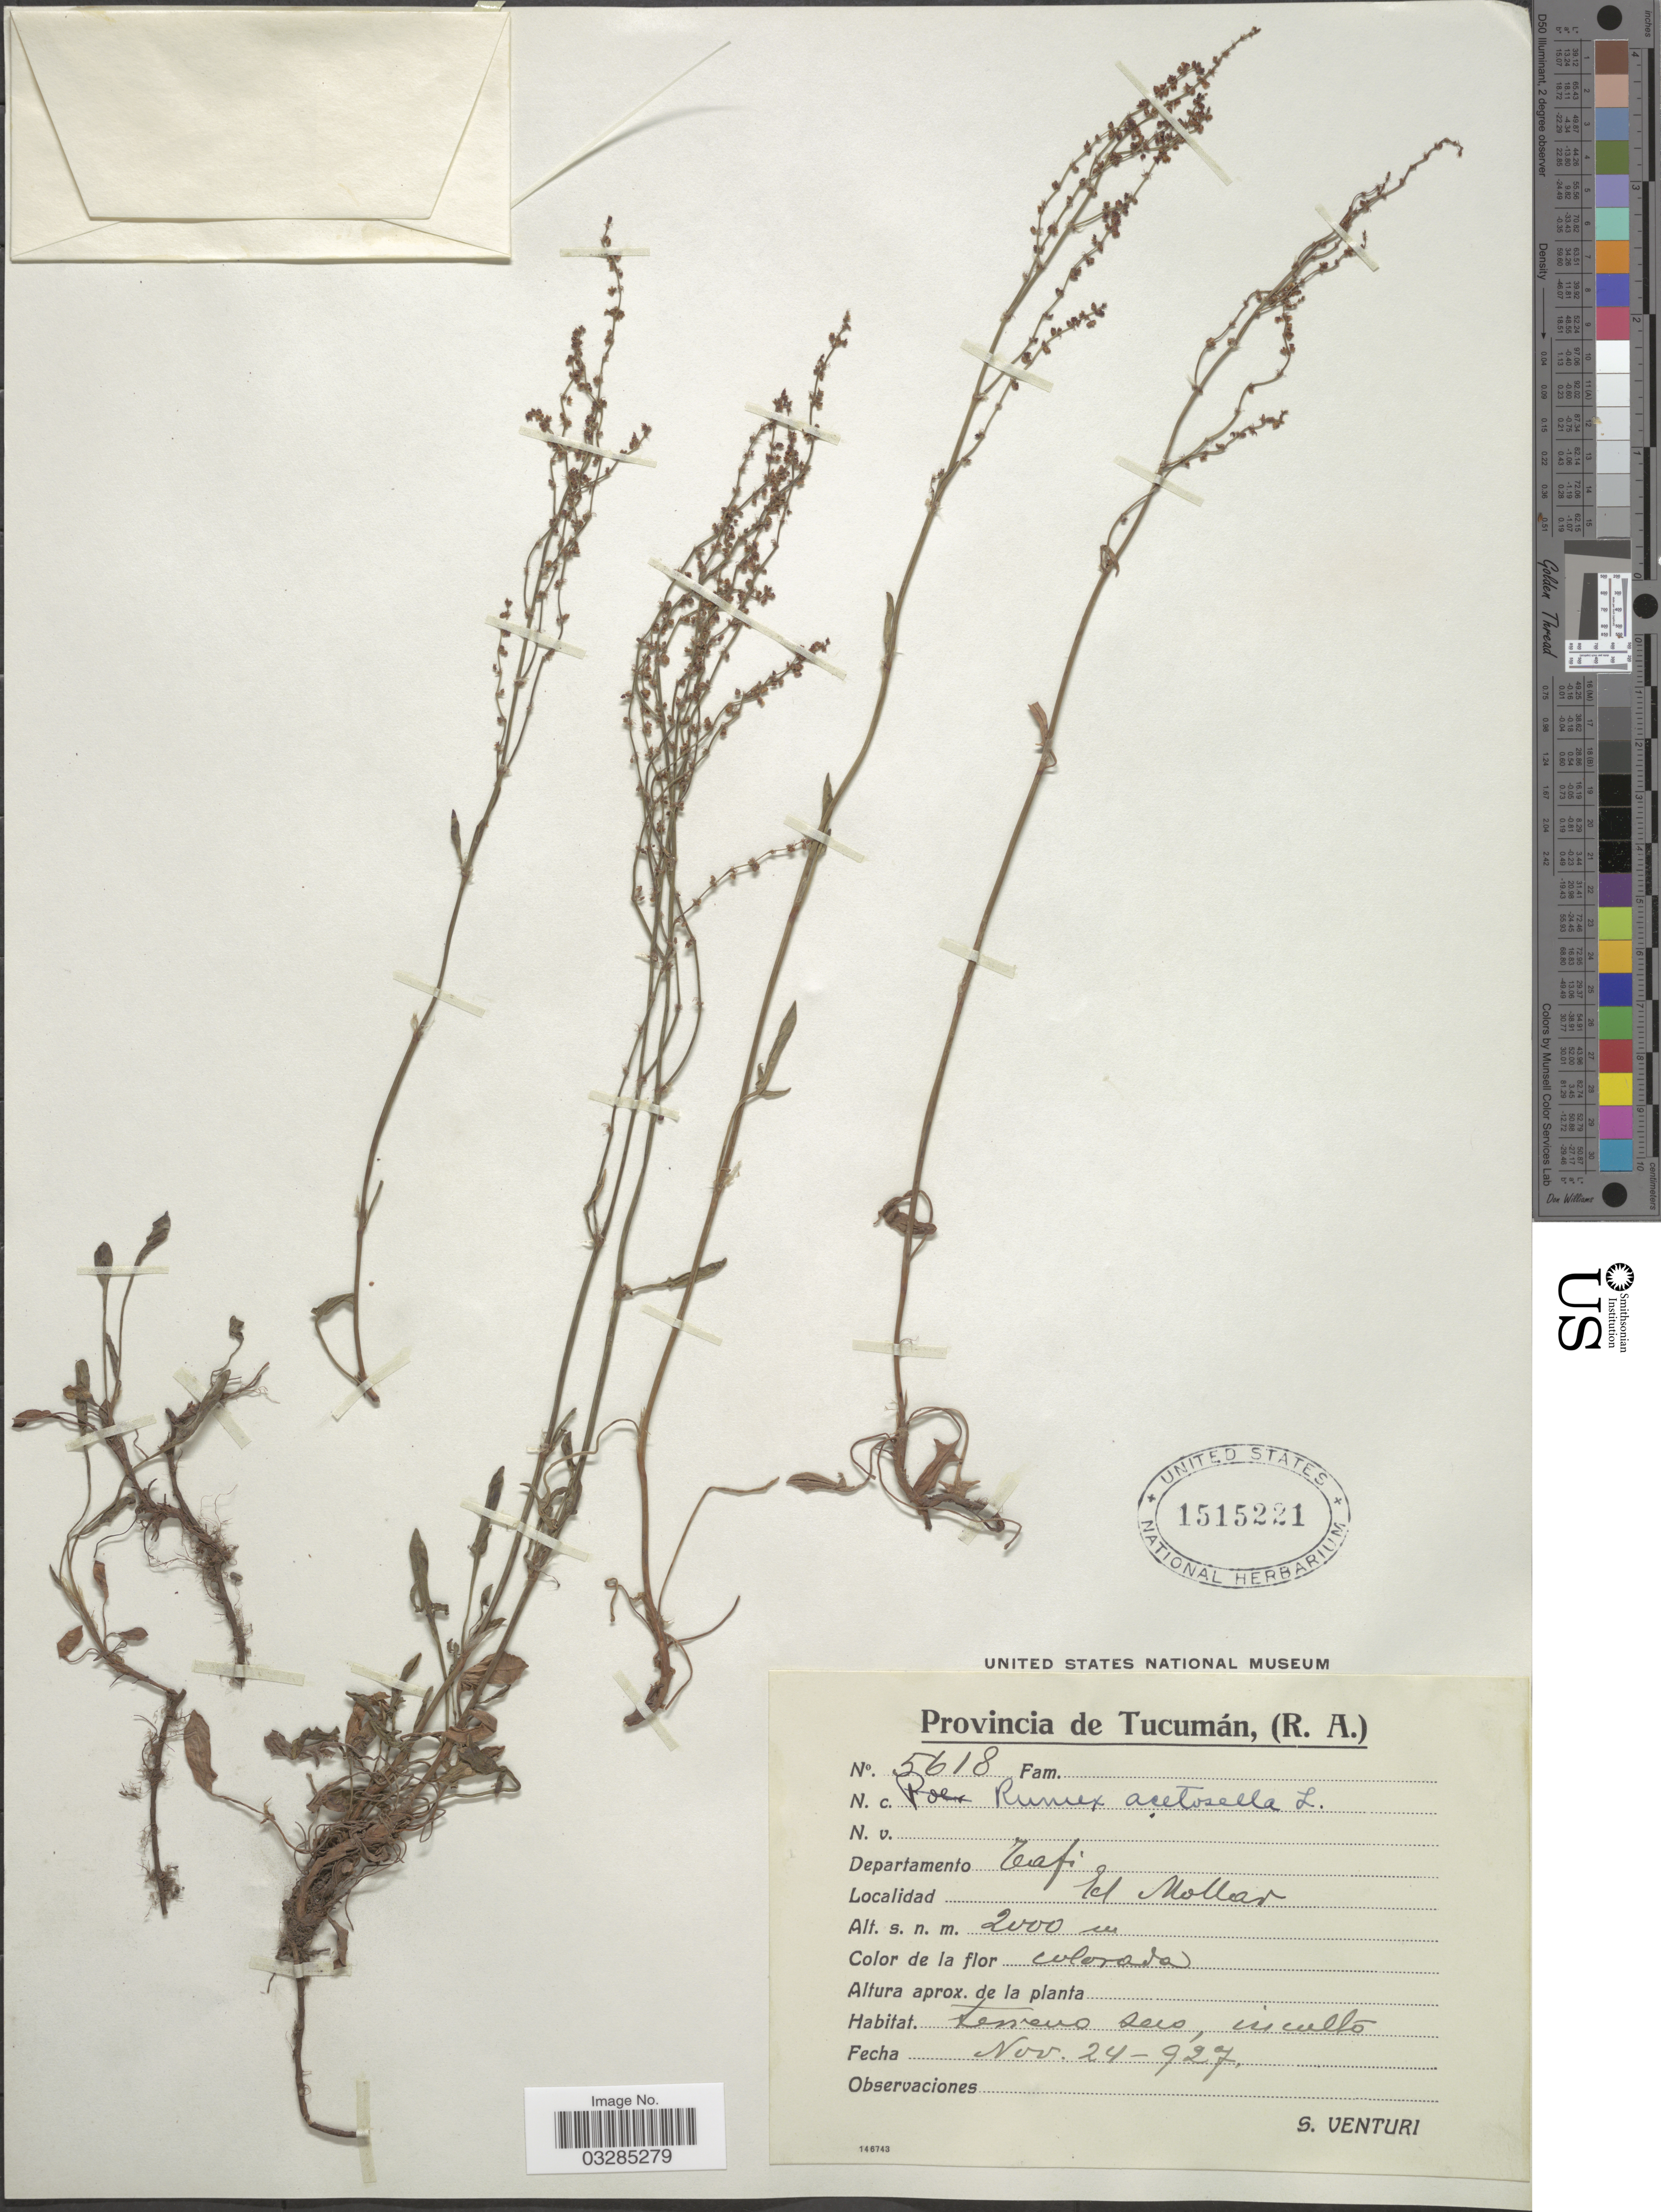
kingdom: Plantae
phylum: Tracheophyta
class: Magnoliopsida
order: Caryophyllales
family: Polygonaceae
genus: Rumex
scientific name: Rumex acetosella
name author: L.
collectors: S. Venturi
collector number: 5618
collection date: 1927-11-24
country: Argentina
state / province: Tucuman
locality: Departamento Tafi. El Mollar.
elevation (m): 2000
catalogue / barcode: US 1515221